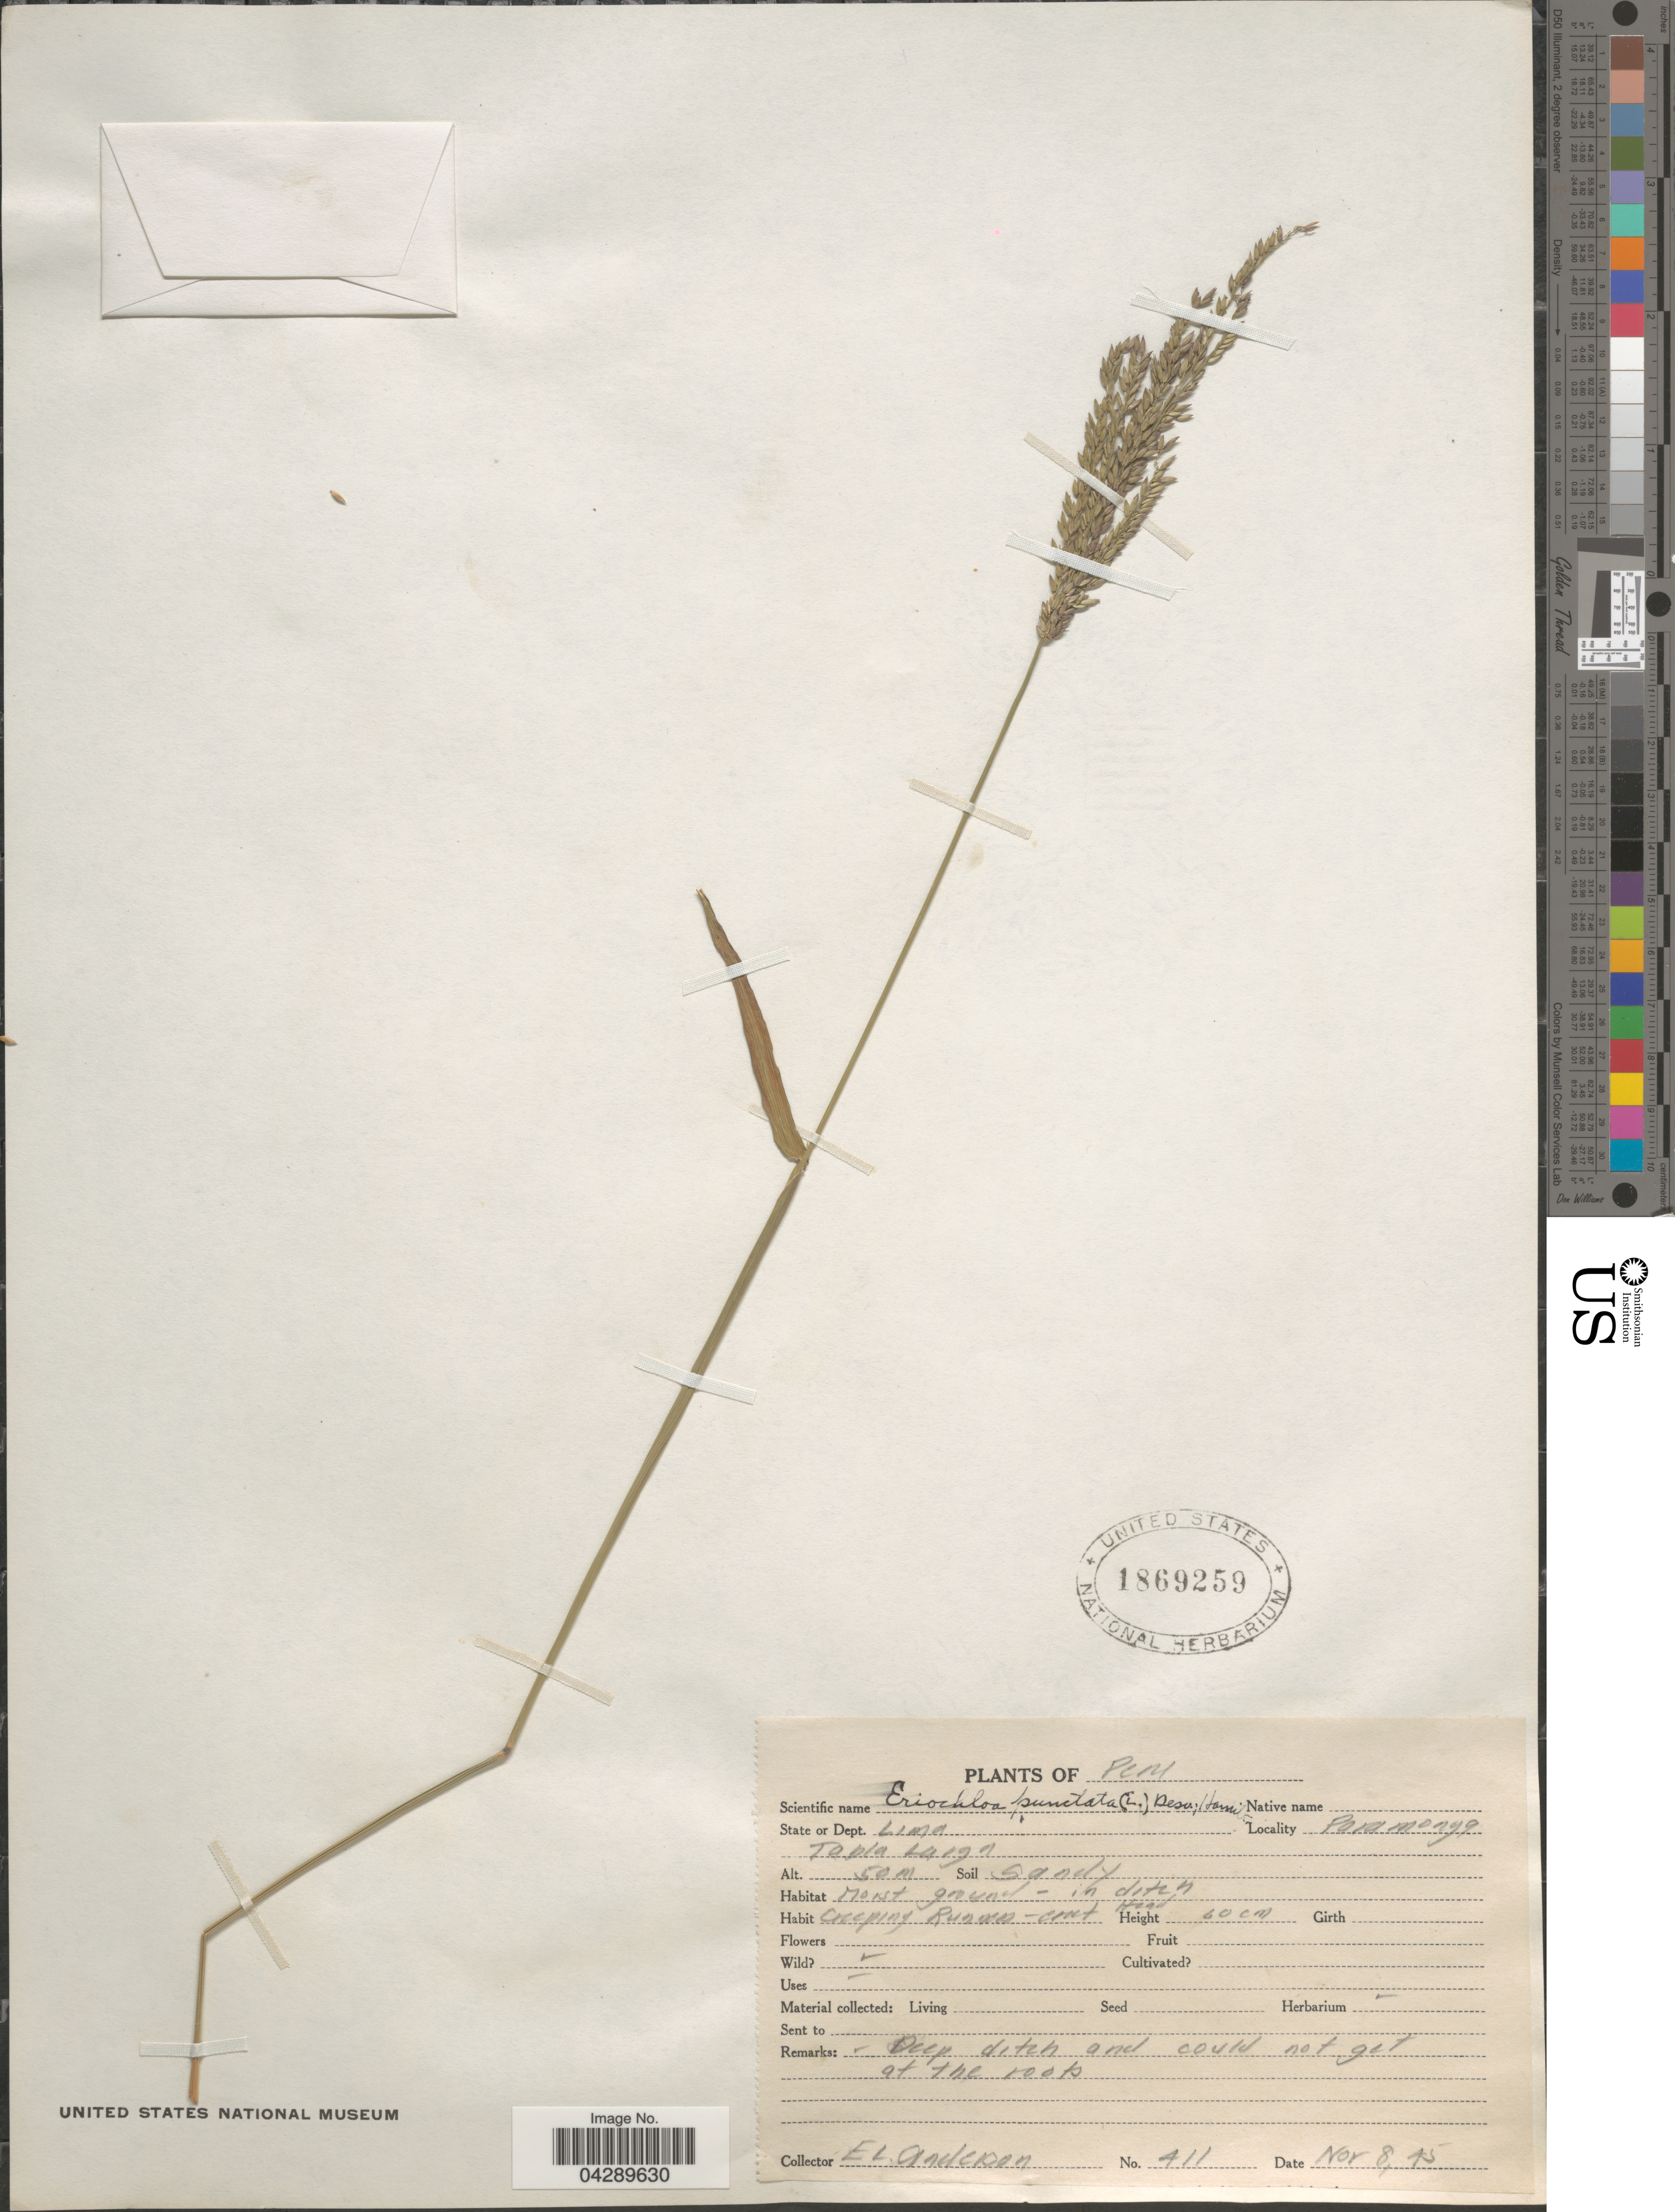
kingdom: Plantae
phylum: Tracheophyta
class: Liliopsida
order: Poales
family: Poaceae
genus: Eriochloa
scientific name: Eriochloa punctata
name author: (L.) Desv. ex Ham.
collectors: E. L. Anderson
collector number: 411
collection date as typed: Transcribed d/m/y: 8/11/45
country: Peru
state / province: Lima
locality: State or Dept. Lima. Paramonga. Tabla Larga.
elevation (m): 50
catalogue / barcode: US 1869259